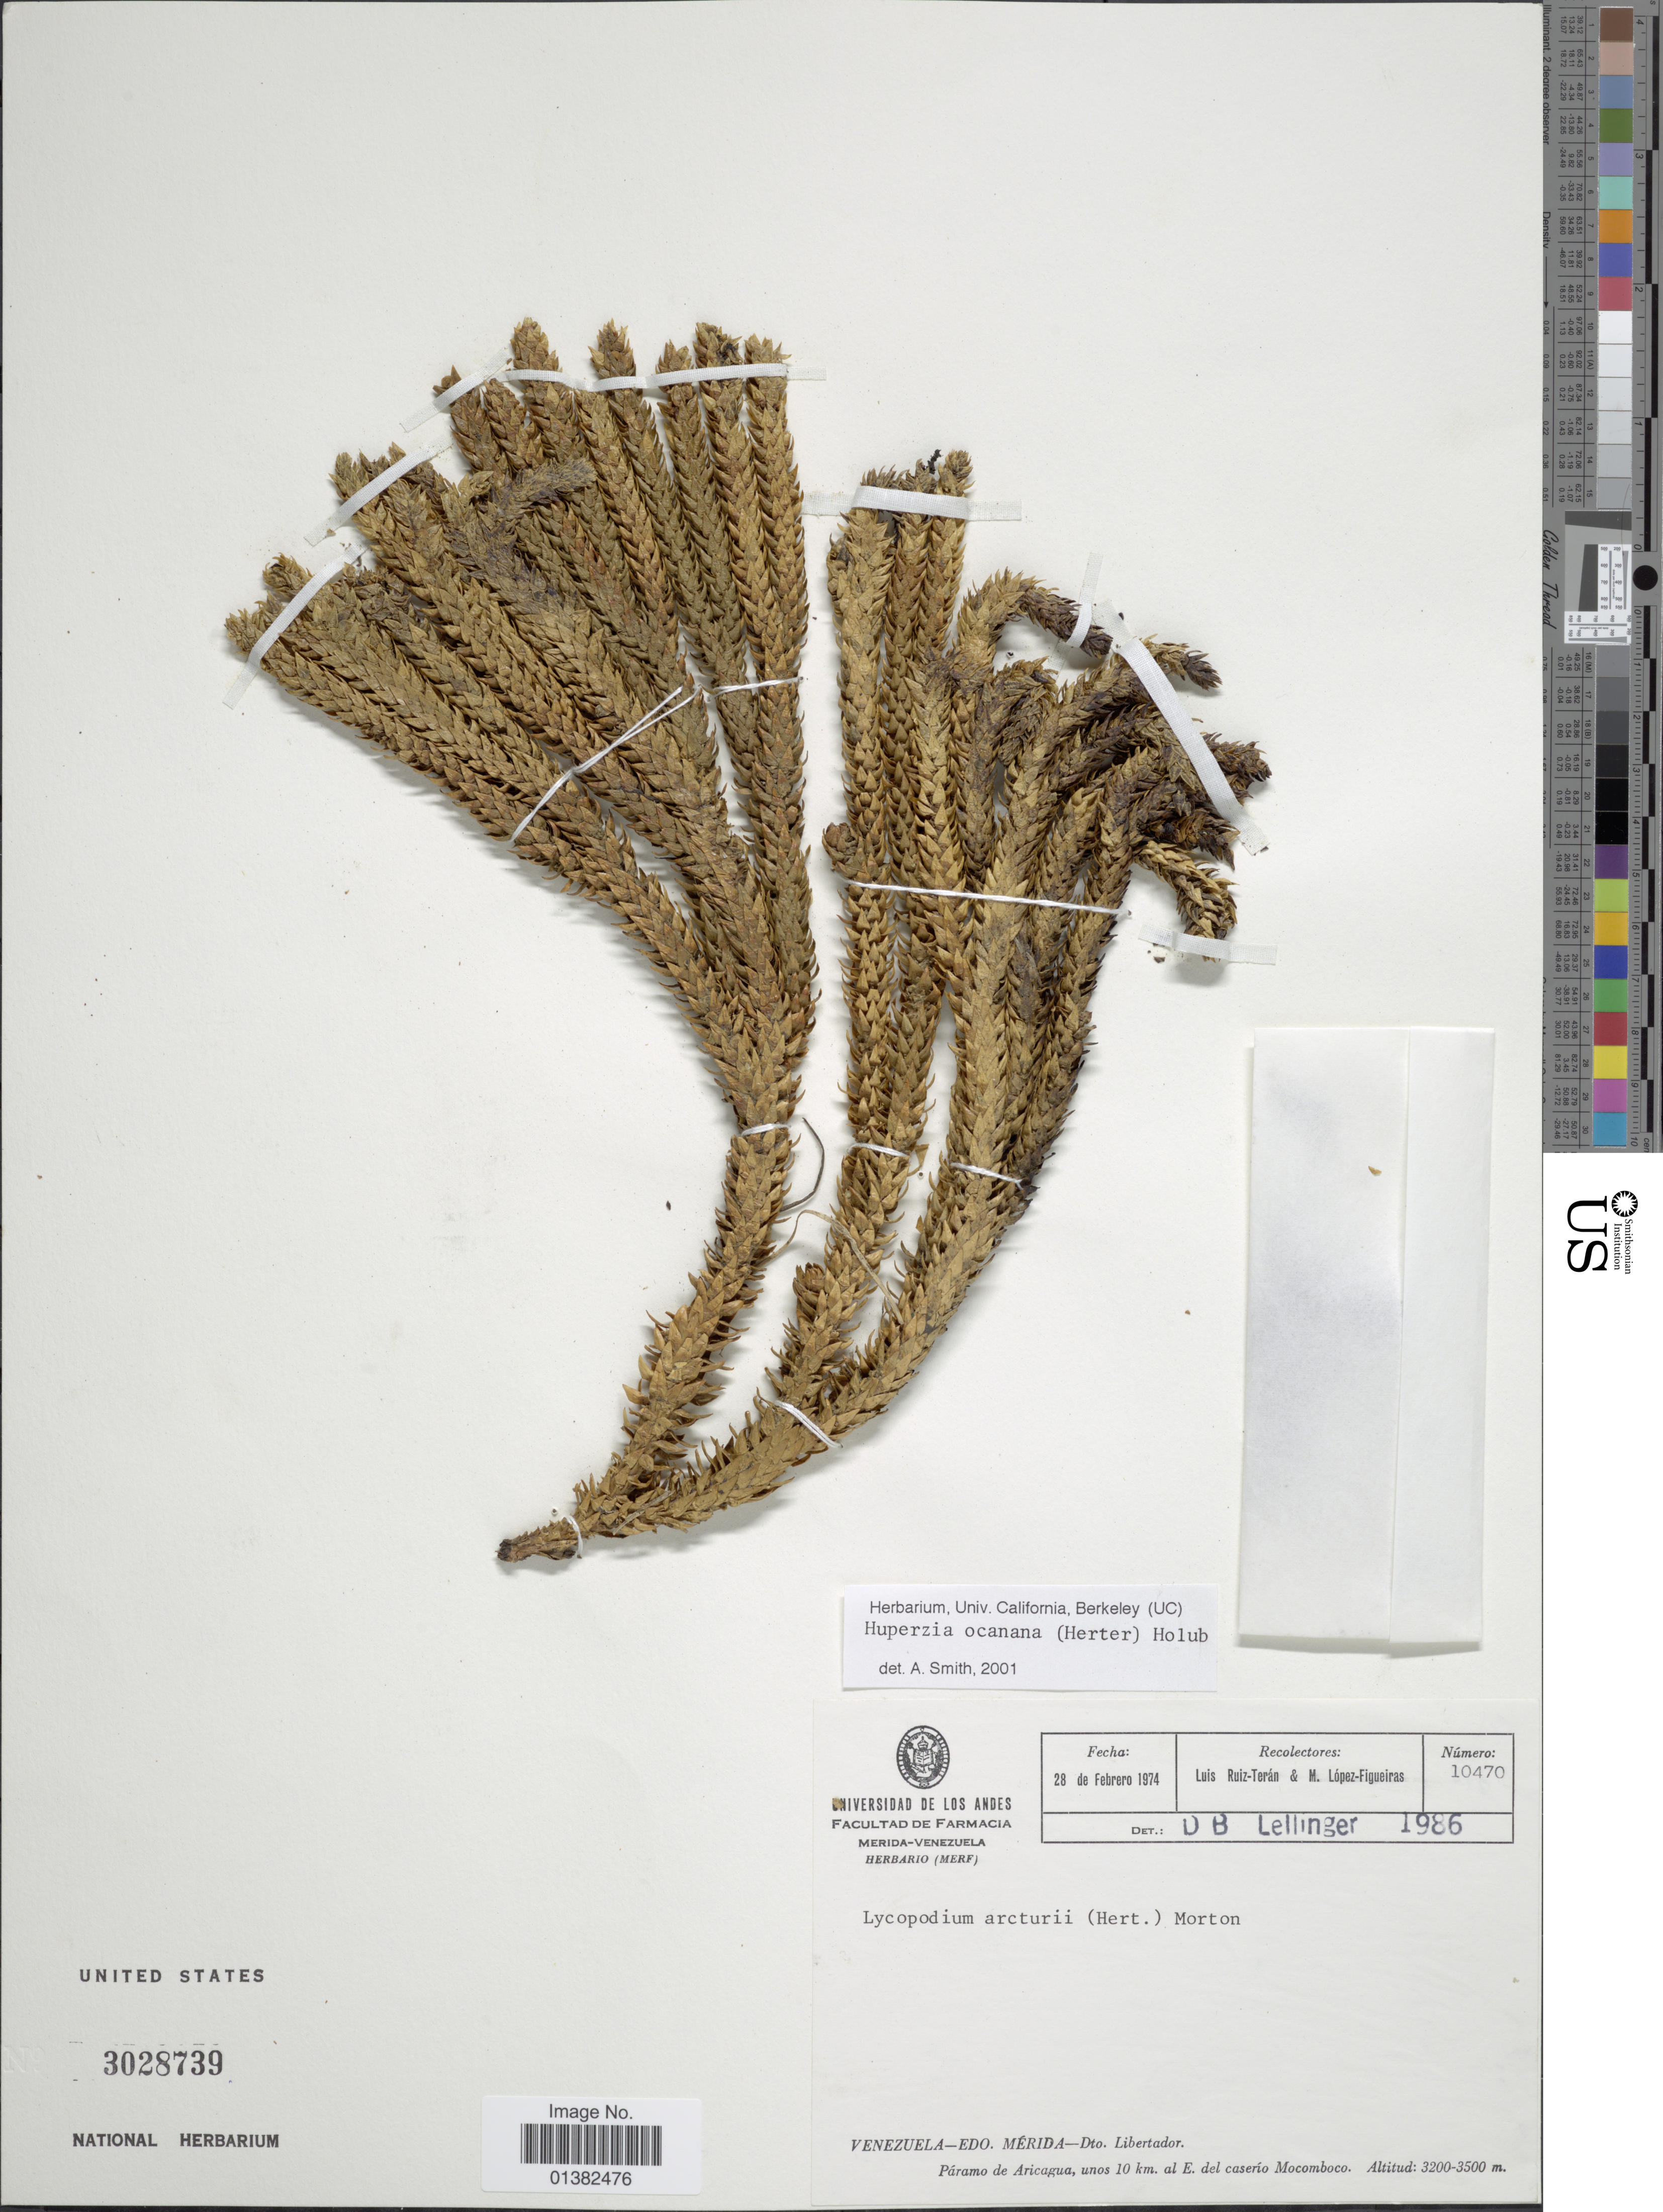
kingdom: Plantae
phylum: Tracheophyta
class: Lycopodiopsida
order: Lycopodiales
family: Lycopodiaceae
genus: Phlegmariurus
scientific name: Phlegmariurus ocananus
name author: (Herter) B. Øllg.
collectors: L. E. Ruíz-Terán & M. Lopéz-F.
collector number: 10470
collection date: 1974-02-28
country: Venezuela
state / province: Mérida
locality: Dto. Libertador. Páramo de Aricagua, unos 10 km. al E. del caserío Mocomboco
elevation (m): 3200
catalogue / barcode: US 3028739